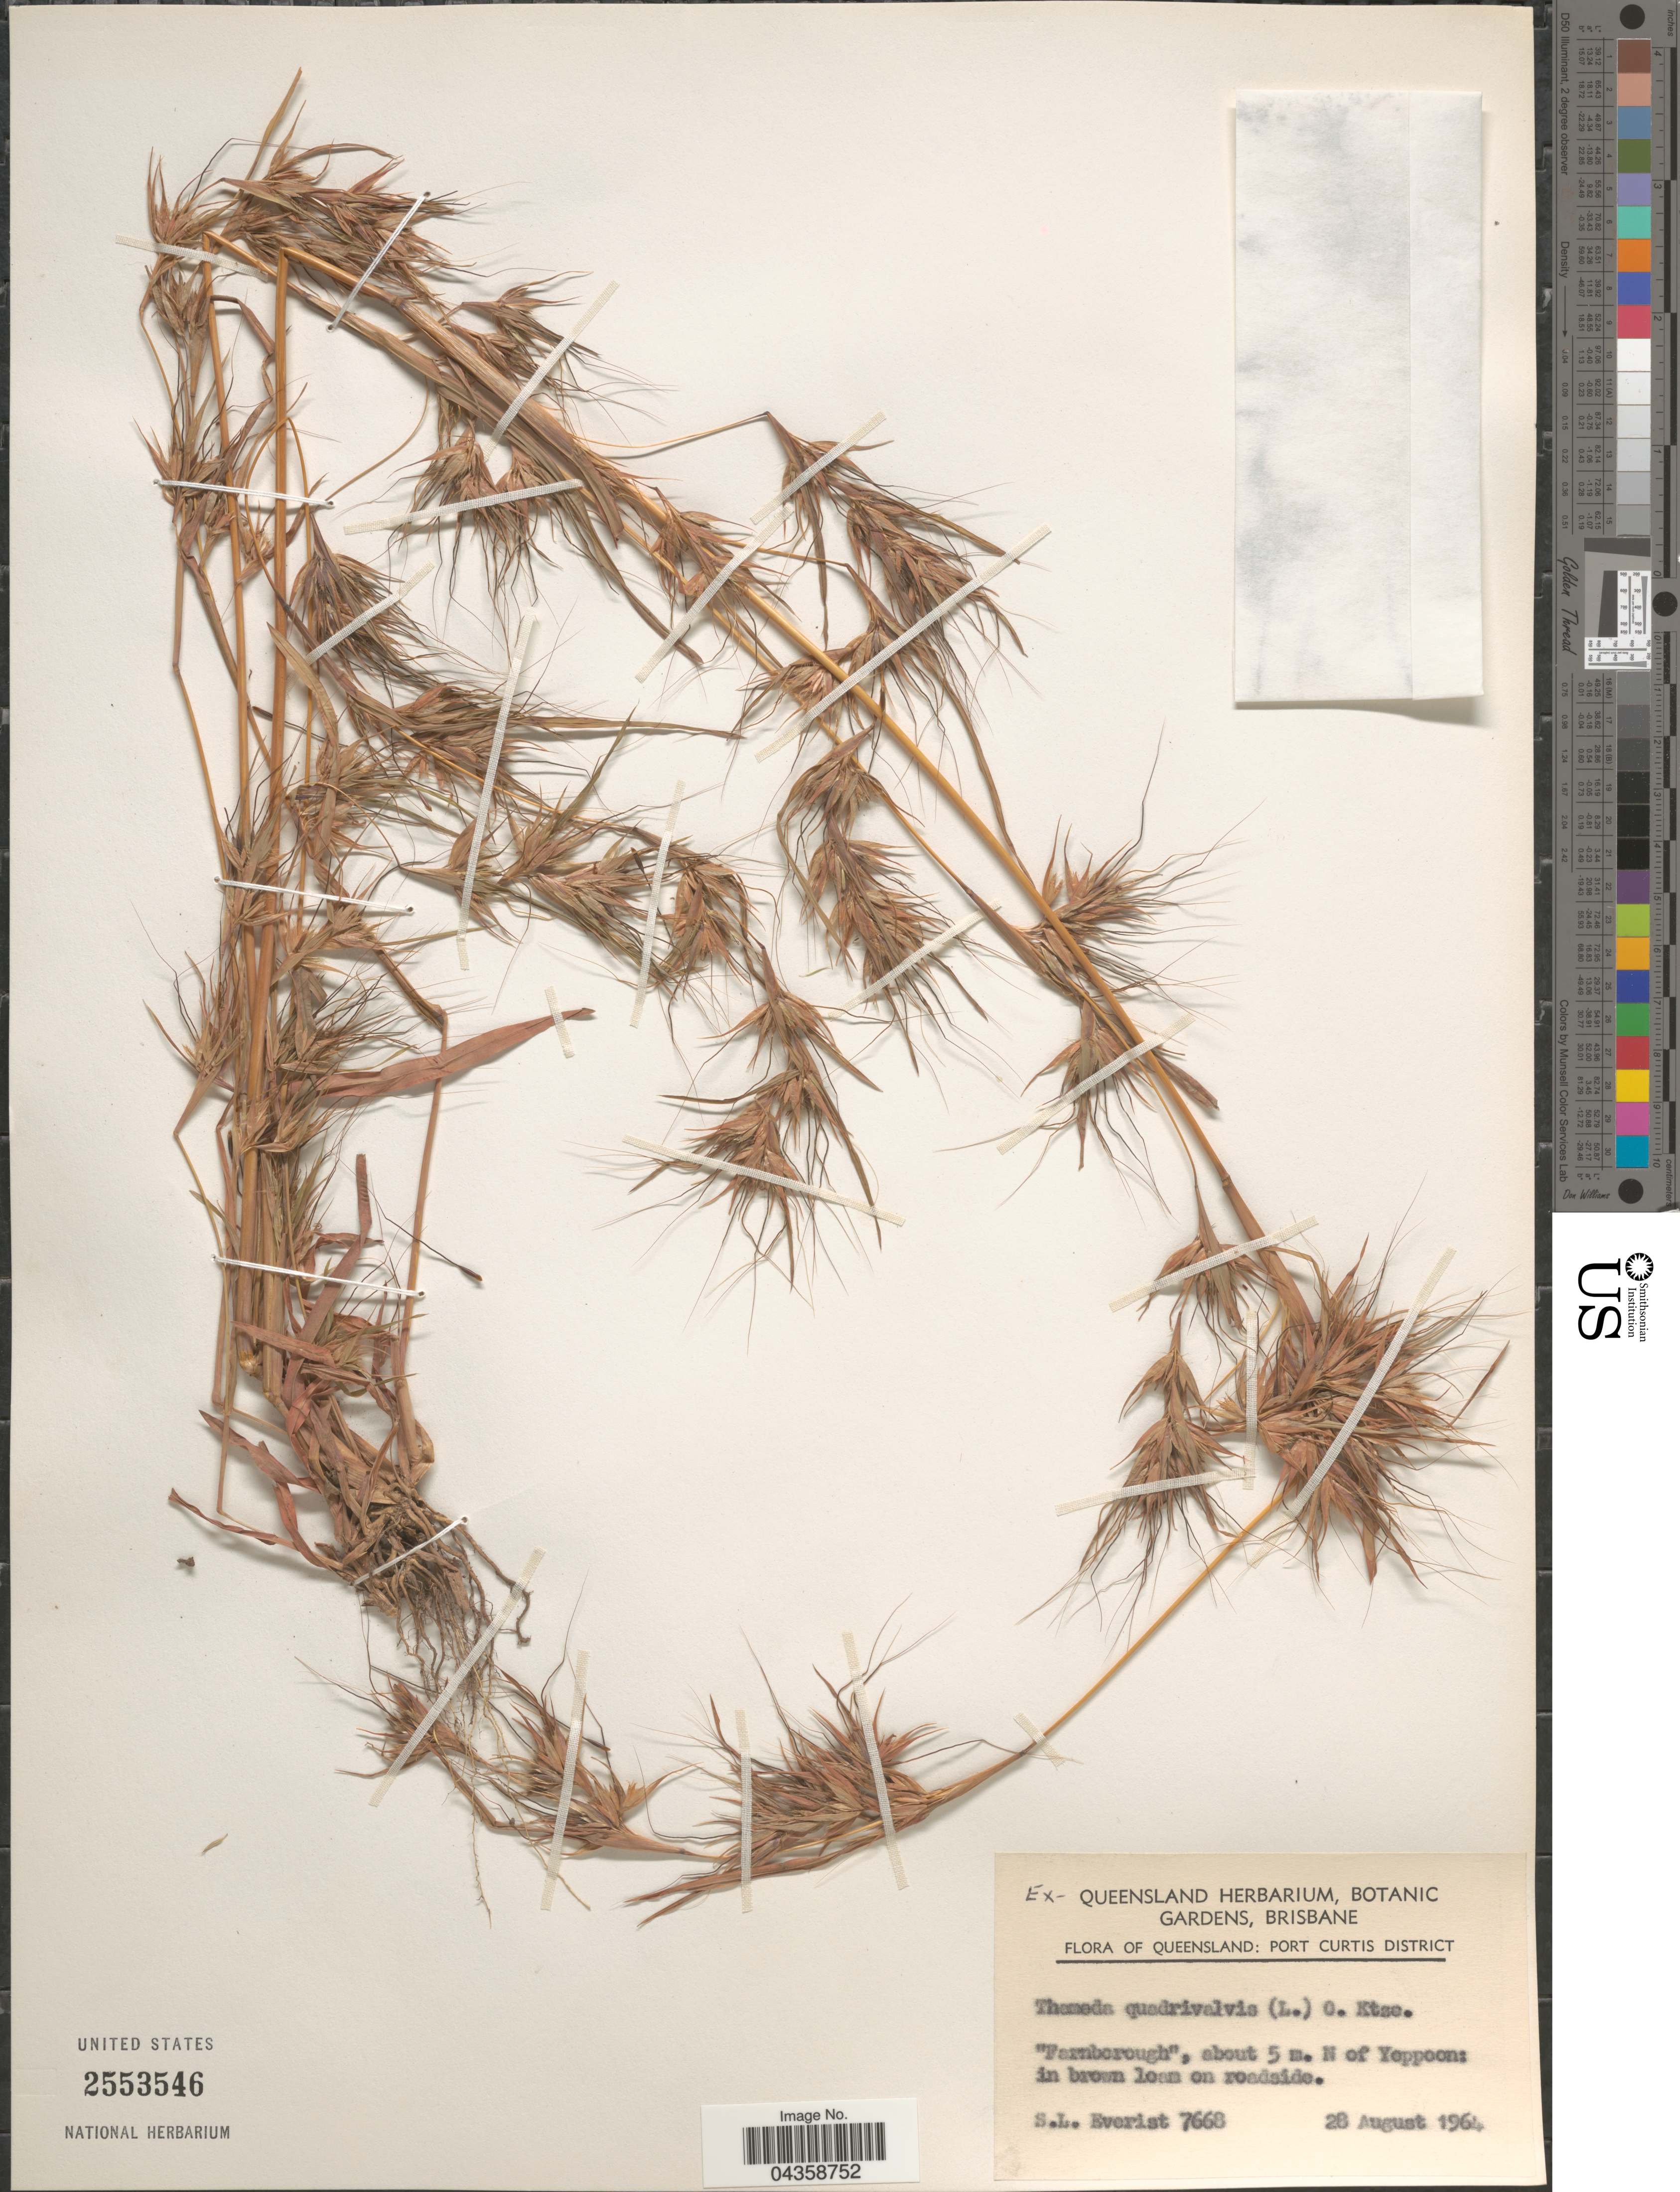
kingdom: Plantae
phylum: Tracheophyta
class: Liliopsida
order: Poales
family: Poaceae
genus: Themeda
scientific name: Themeda triandra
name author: Forssk.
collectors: S. Everist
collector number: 7668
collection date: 1964-08-28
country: Australia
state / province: Queensland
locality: Port Curtis District. "Farnborough", about 5 m. N of Yoppoon: in brown loam on roadside.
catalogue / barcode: US 2553546